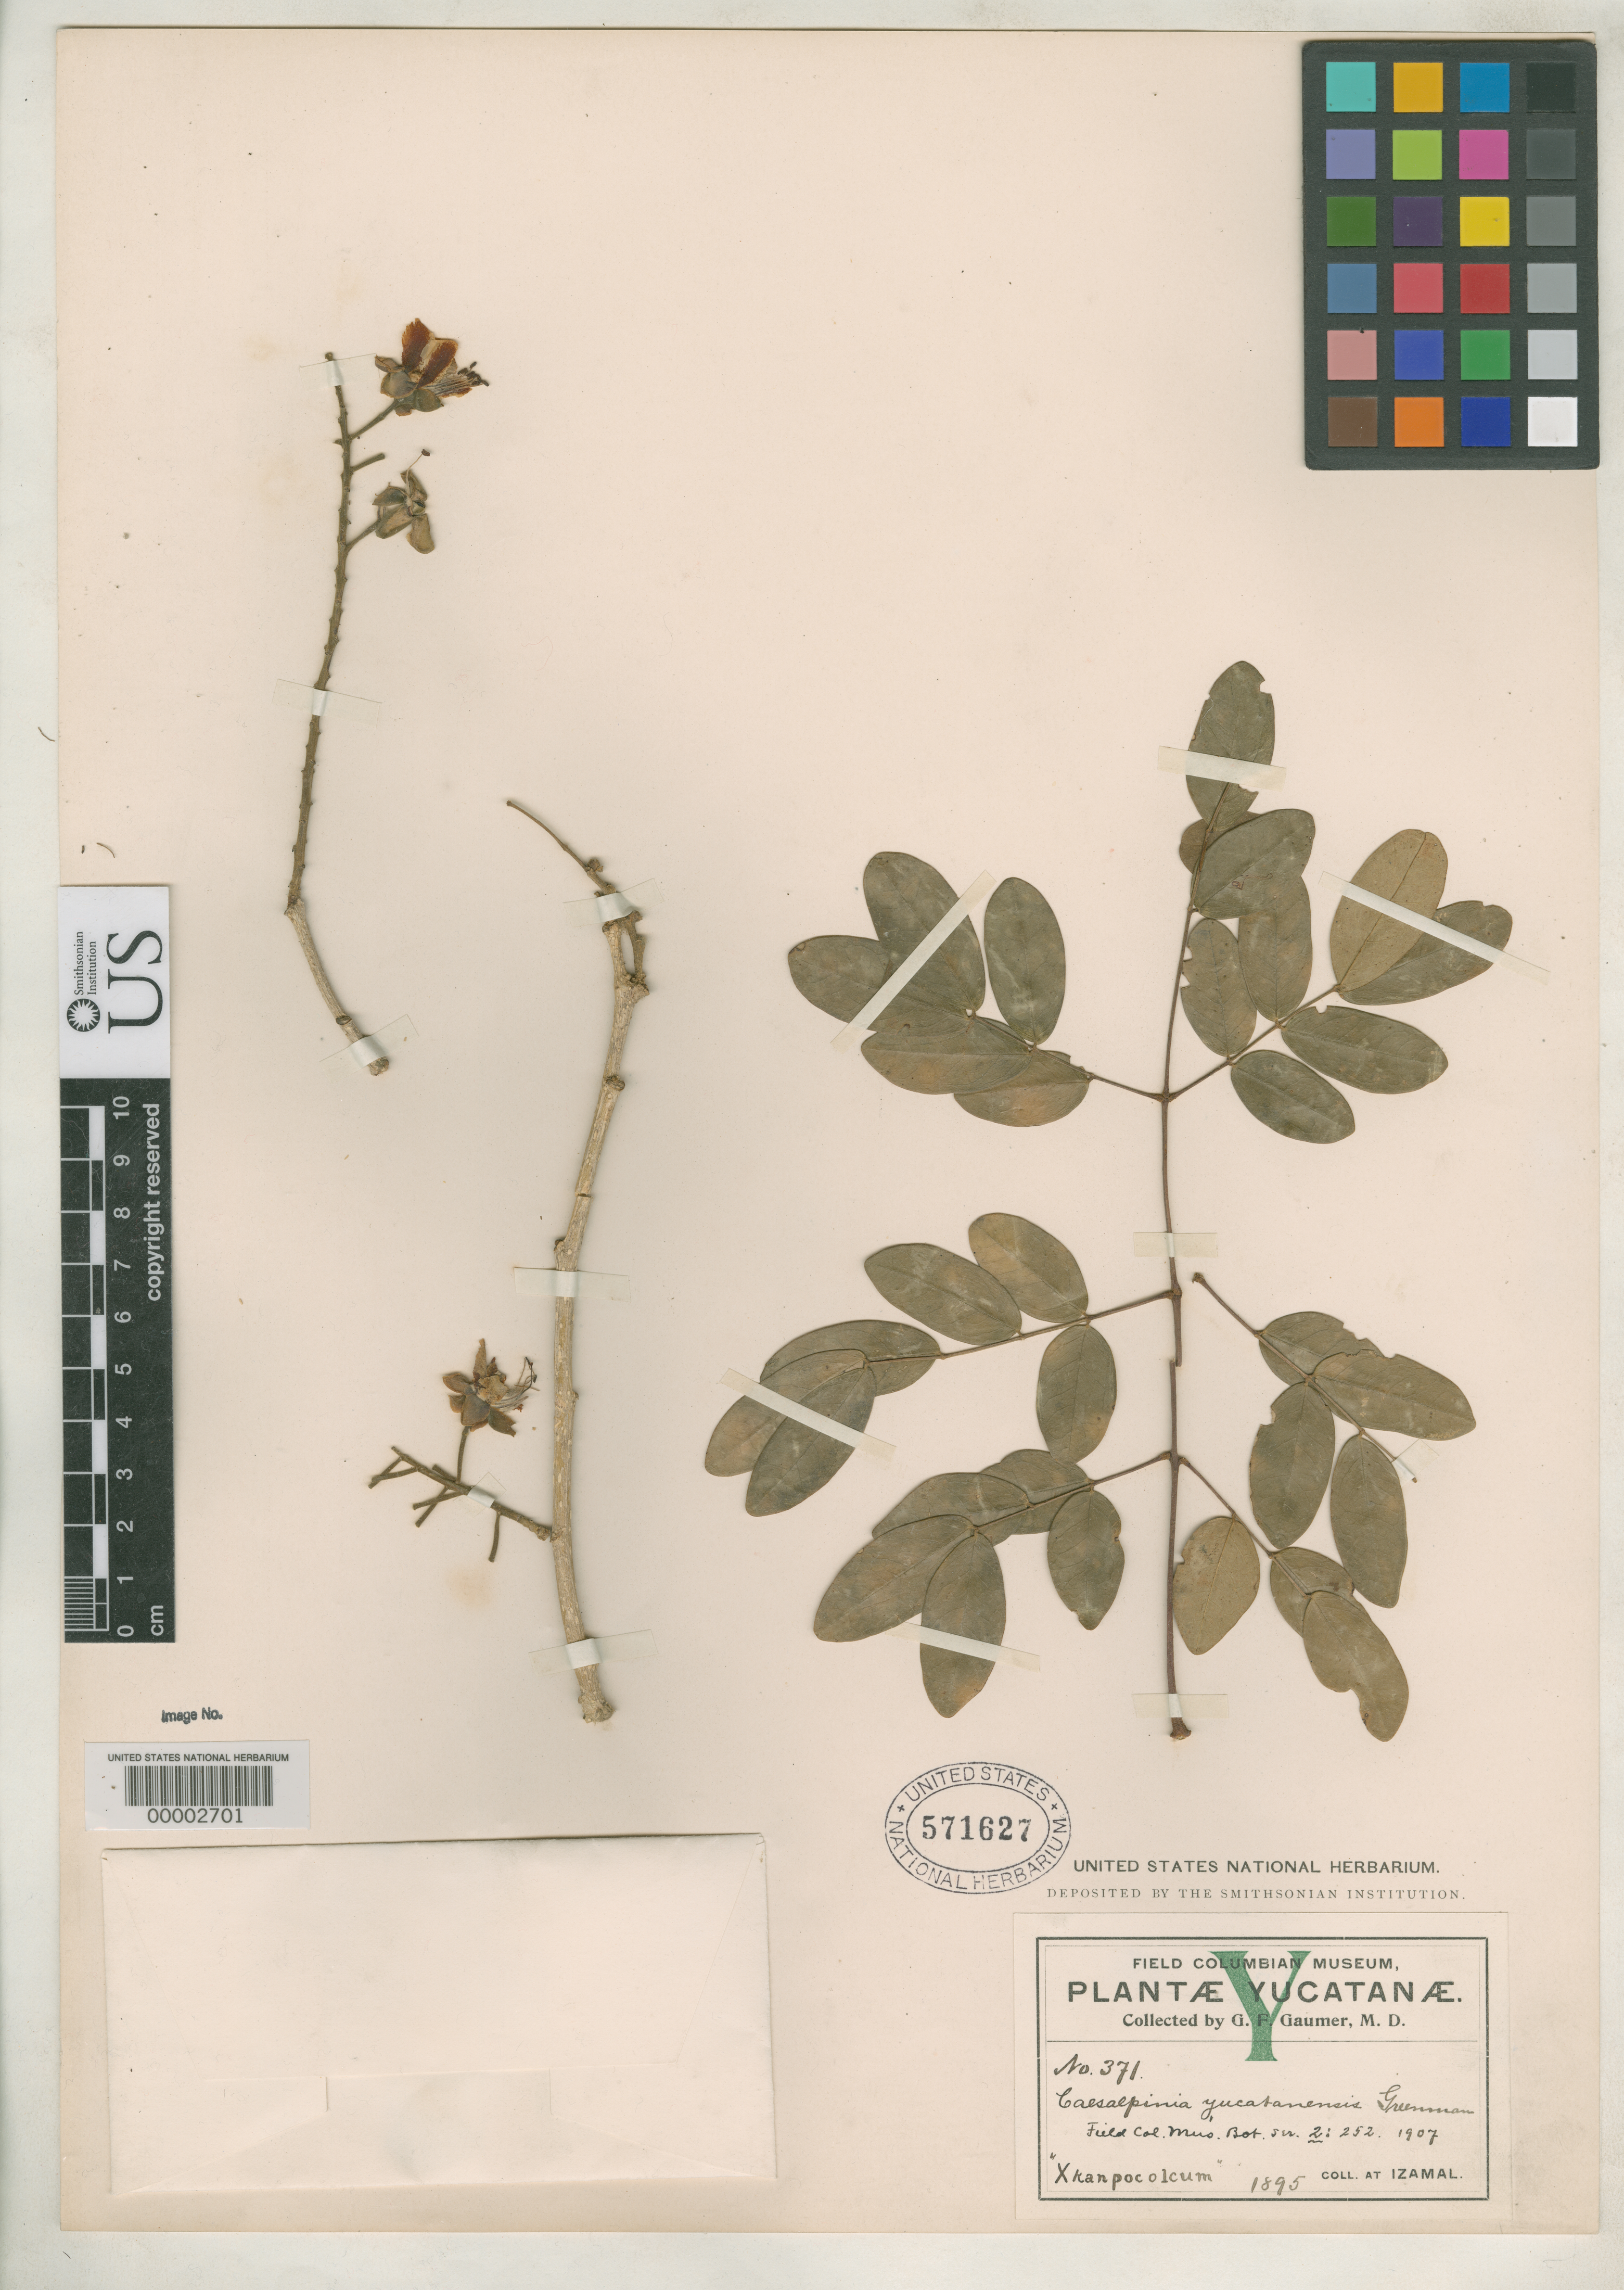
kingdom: Plantae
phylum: Tracheophyta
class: Magnoliopsida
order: Fabales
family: Fabaceae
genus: Caesalpinia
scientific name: Caesalpinia yucatanensis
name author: Greenm.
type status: Isotype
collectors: G. F. Gaumer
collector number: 371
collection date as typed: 1895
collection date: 1895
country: Mexico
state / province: Yucatán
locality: Izamal.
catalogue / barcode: US 571627